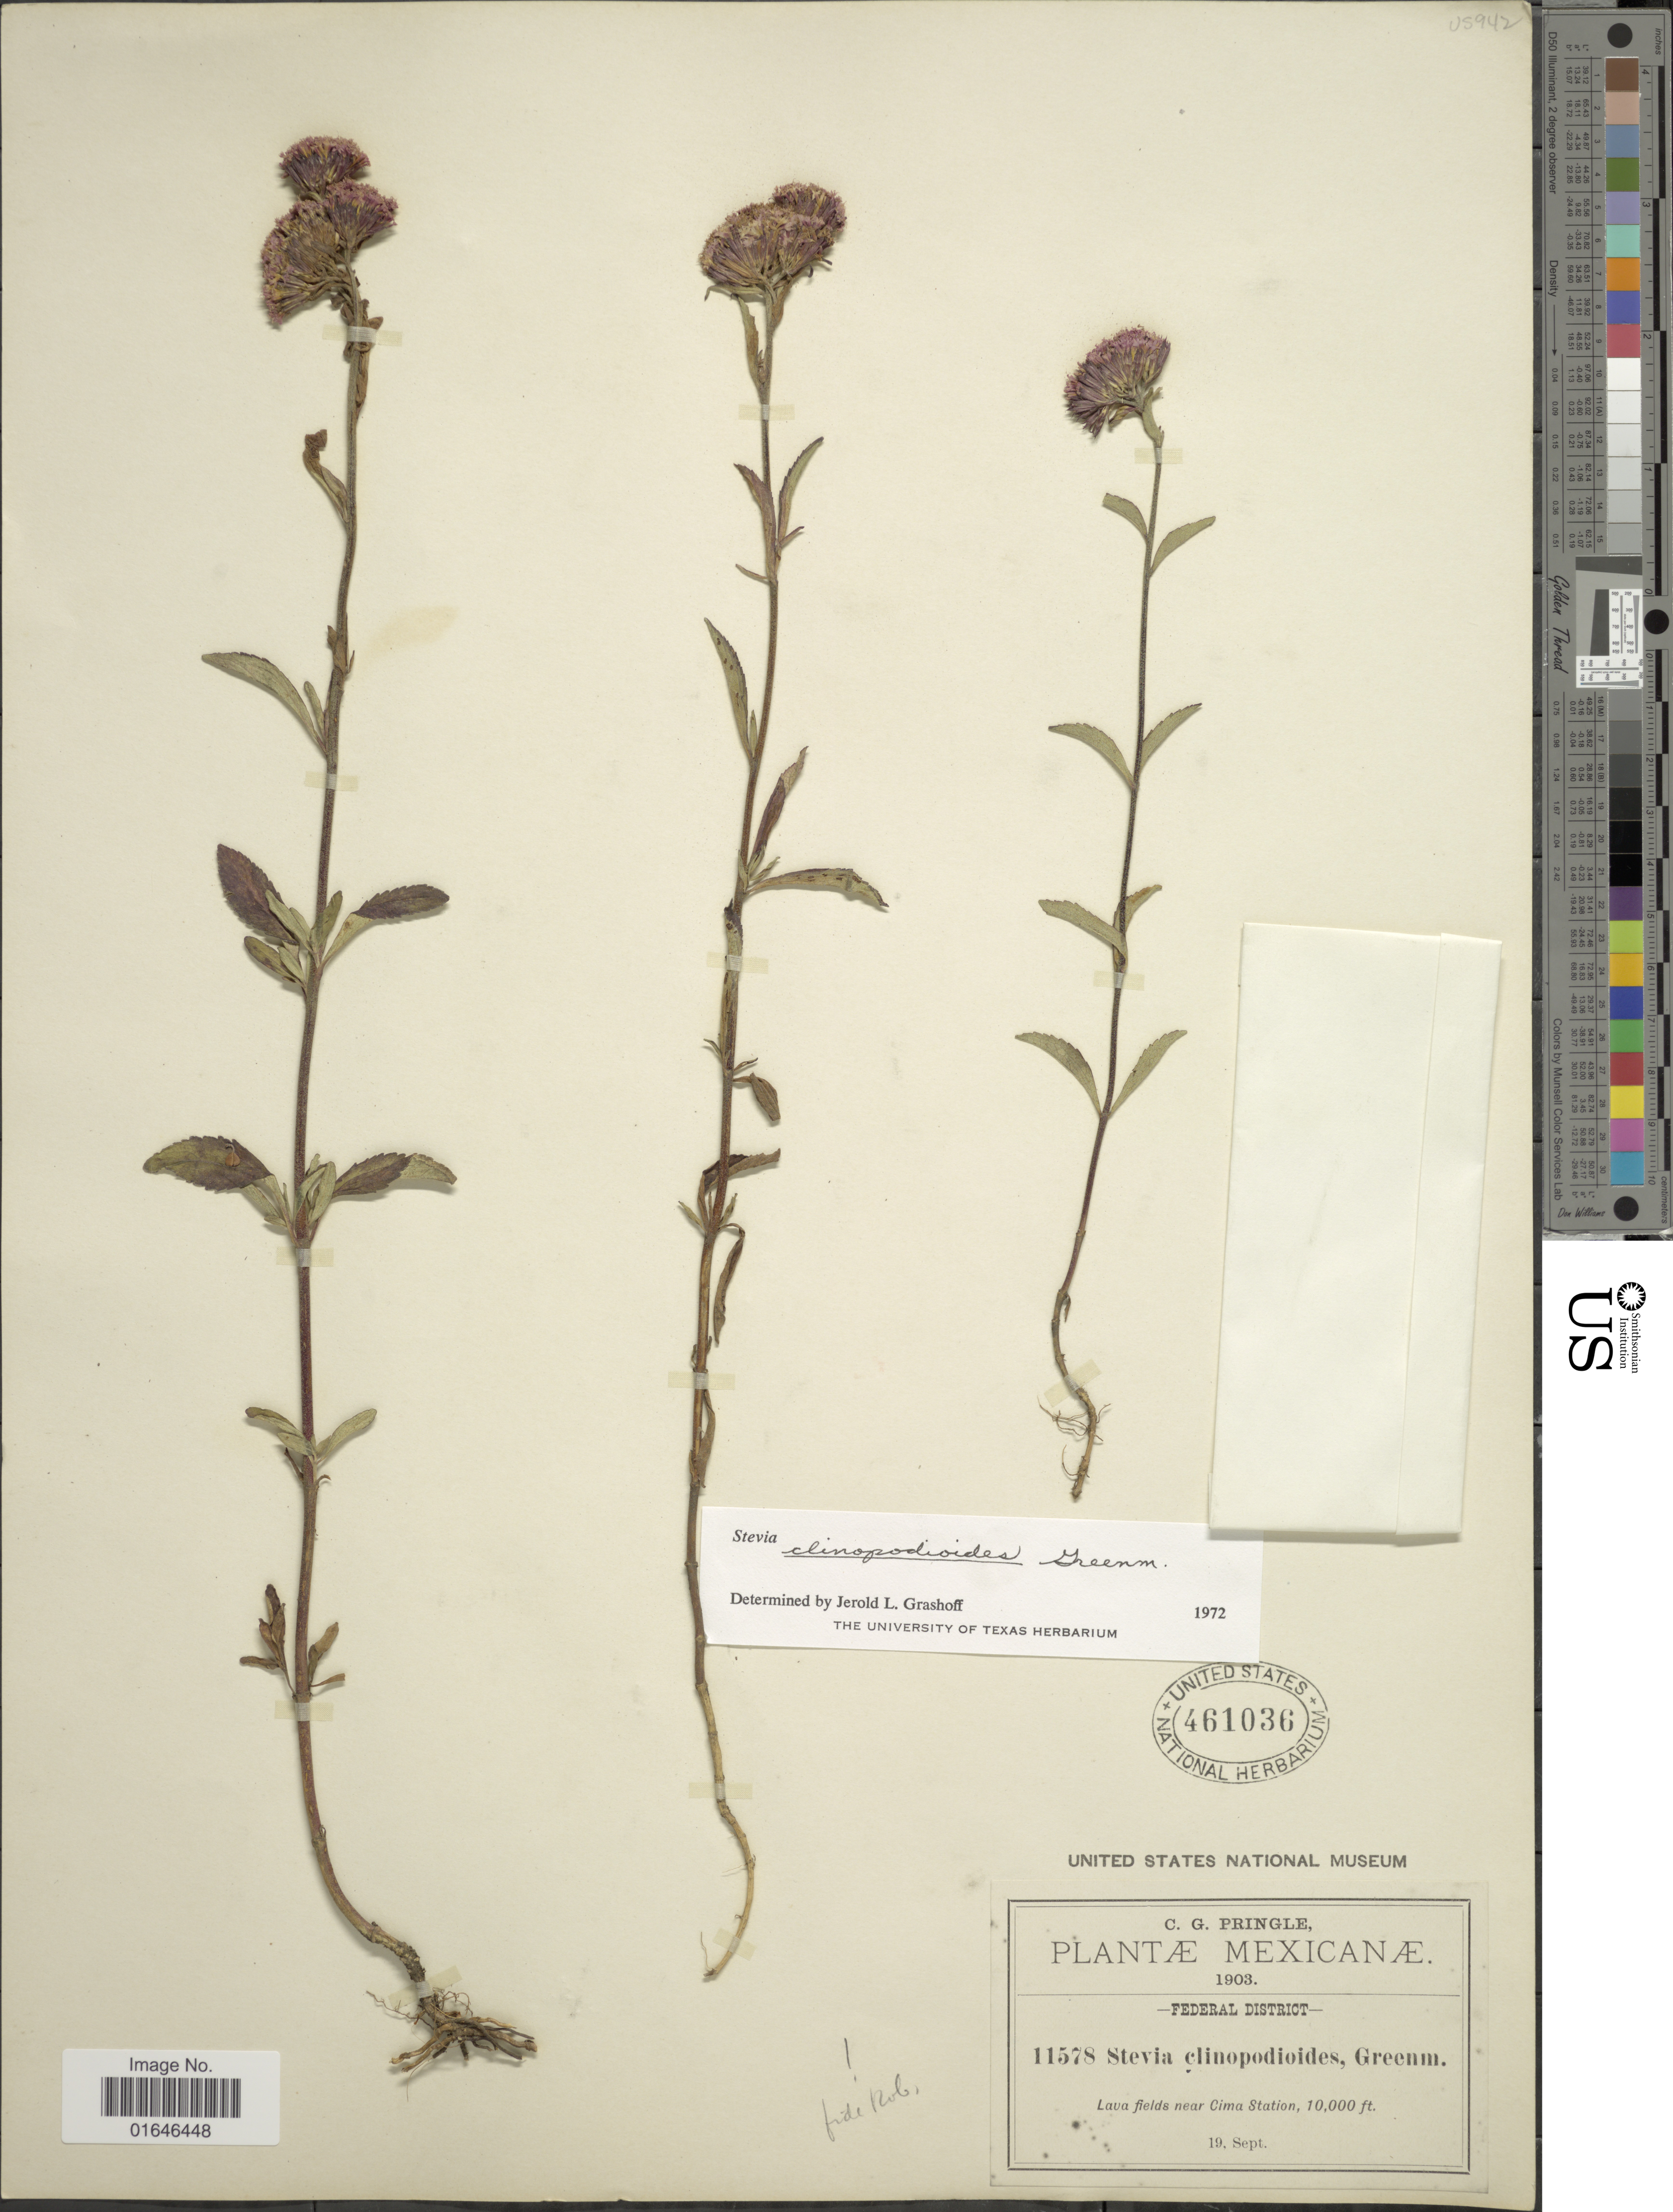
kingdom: Plantae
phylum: Tracheophyta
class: Magnoliopsida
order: Asterales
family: Asteraceae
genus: Stevia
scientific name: Stevia clinopodioides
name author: Greenm.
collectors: C. G. Pringle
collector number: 11578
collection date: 1903-09-19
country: Mexico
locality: Federal District, Lava fields near Cima Station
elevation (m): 3048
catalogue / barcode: US 461036